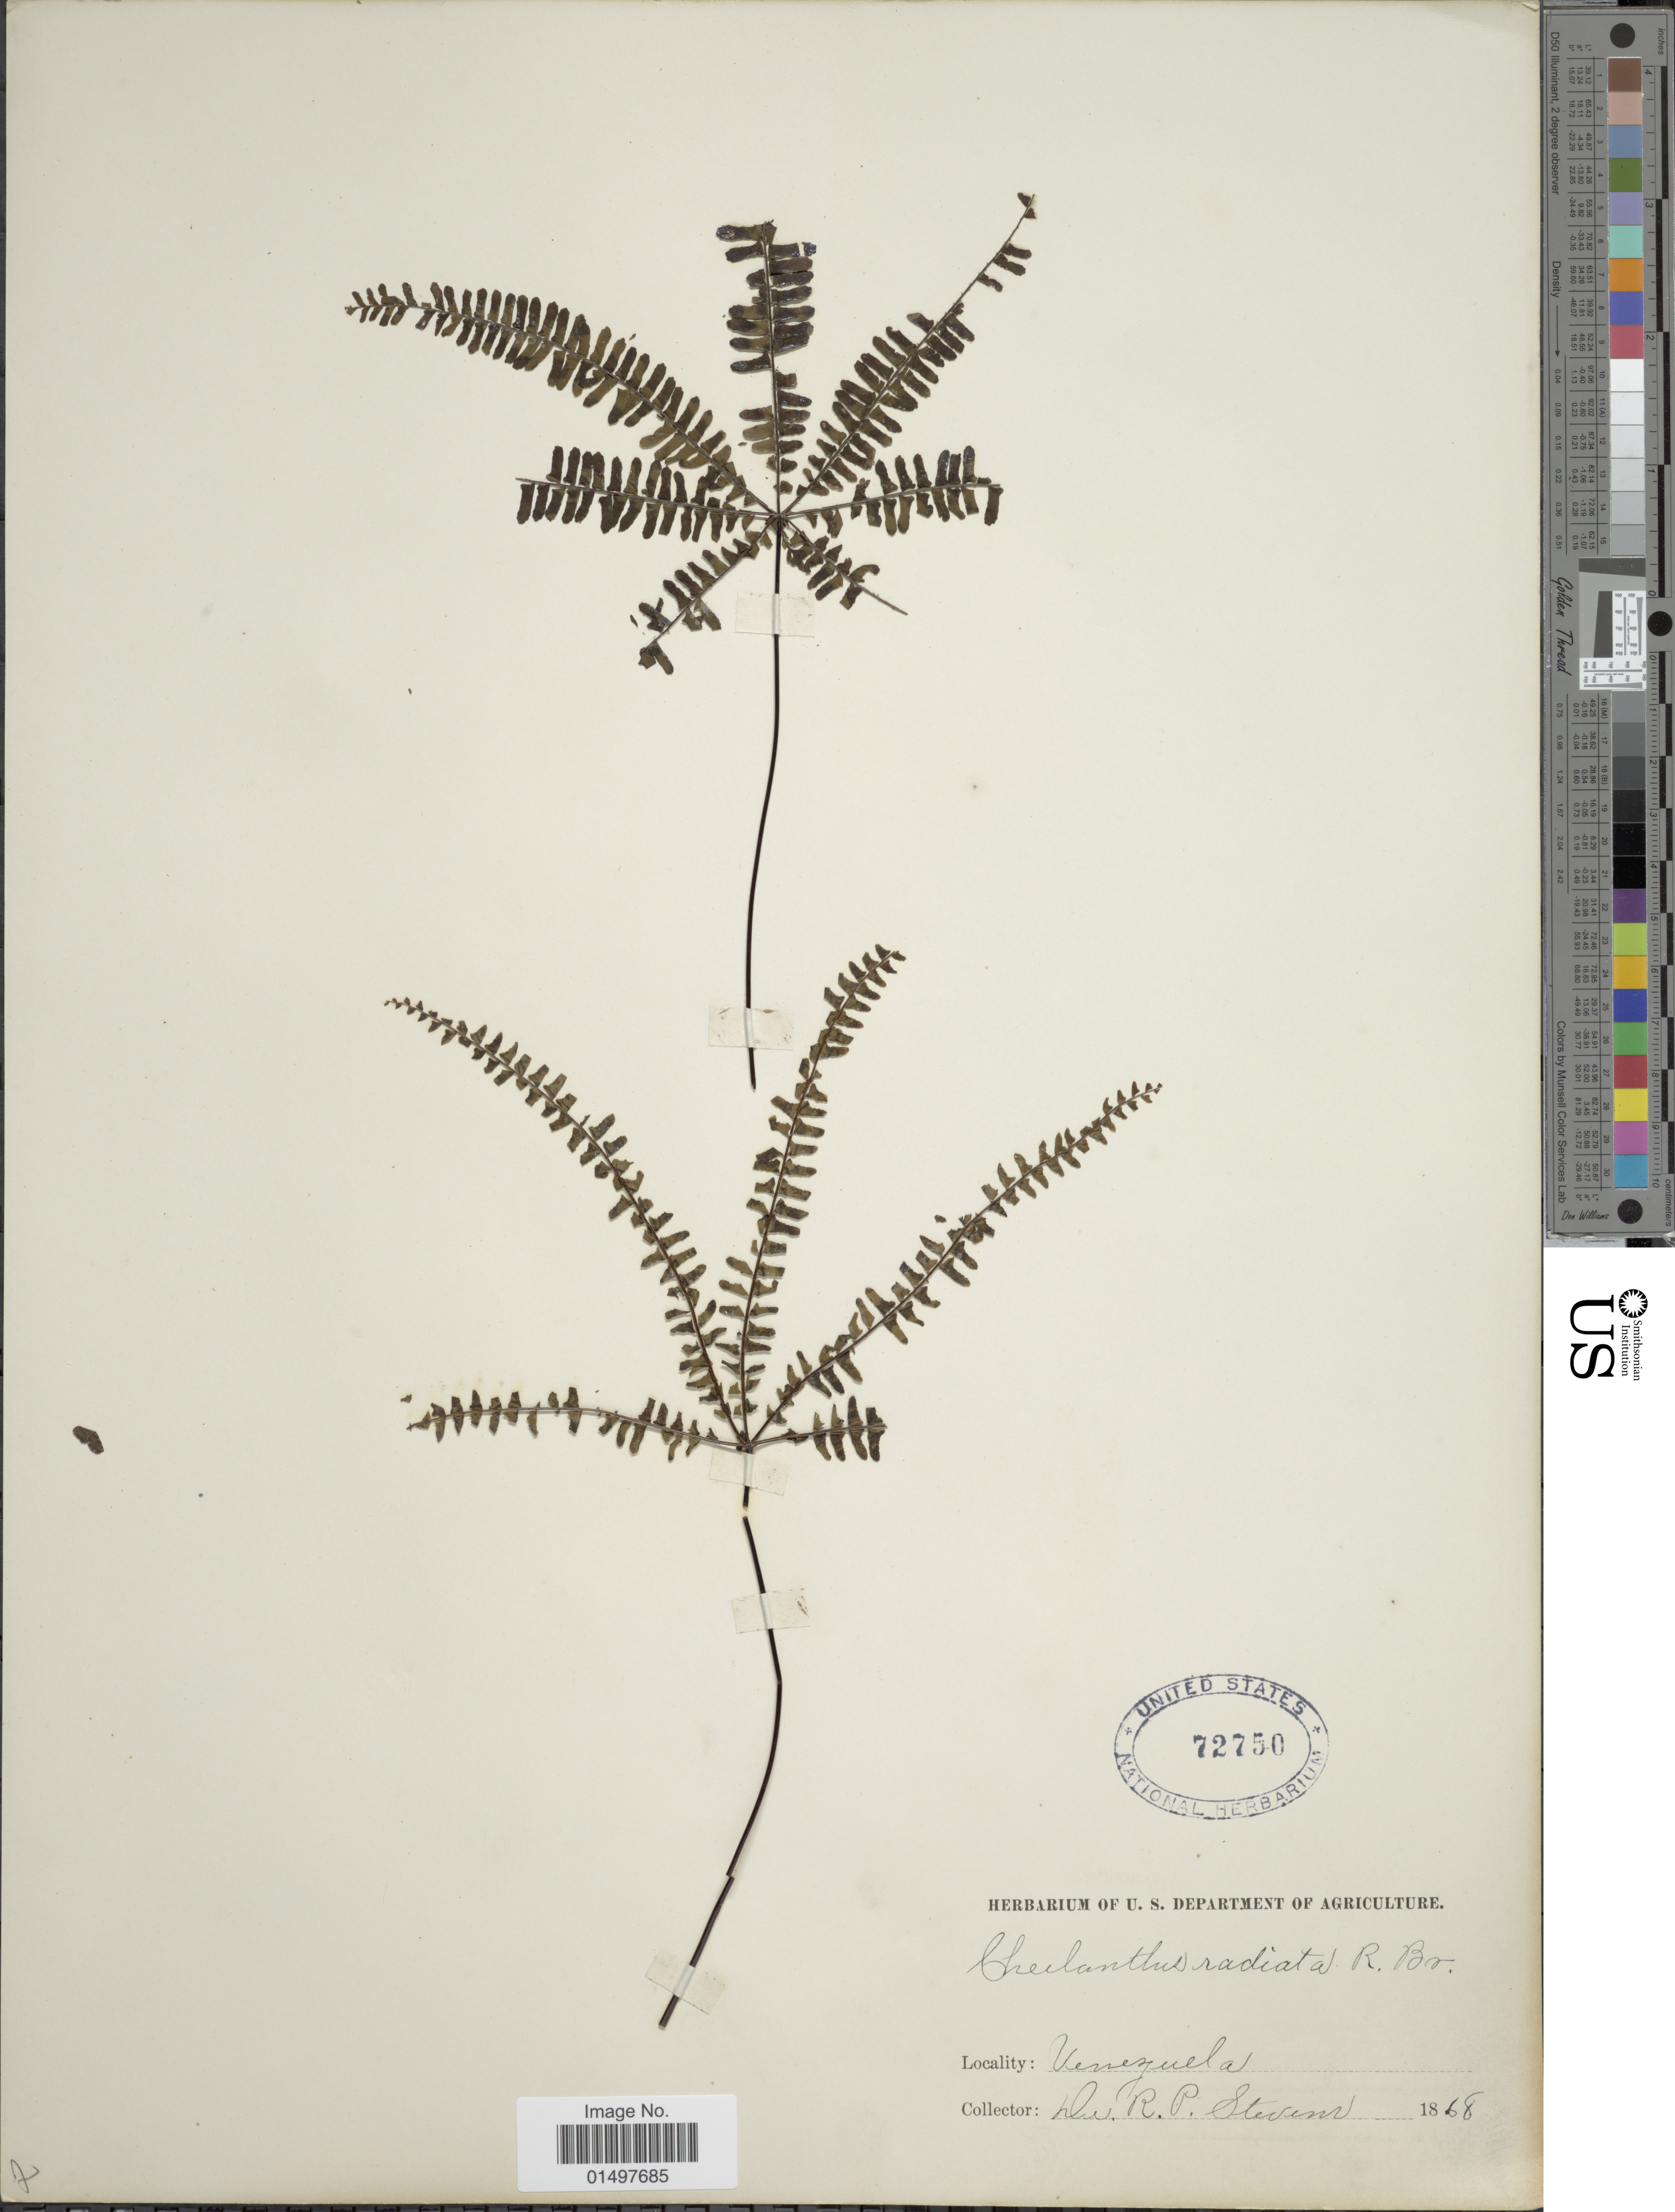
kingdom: Plantae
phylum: Tracheophyta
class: Polypodiopsida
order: Polypodiales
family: Pteridaceae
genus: Adiantopsis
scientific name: Adiantopsis radiata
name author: (L.) Fée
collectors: R. Stevens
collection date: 1868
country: Venezuela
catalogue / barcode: US 72750